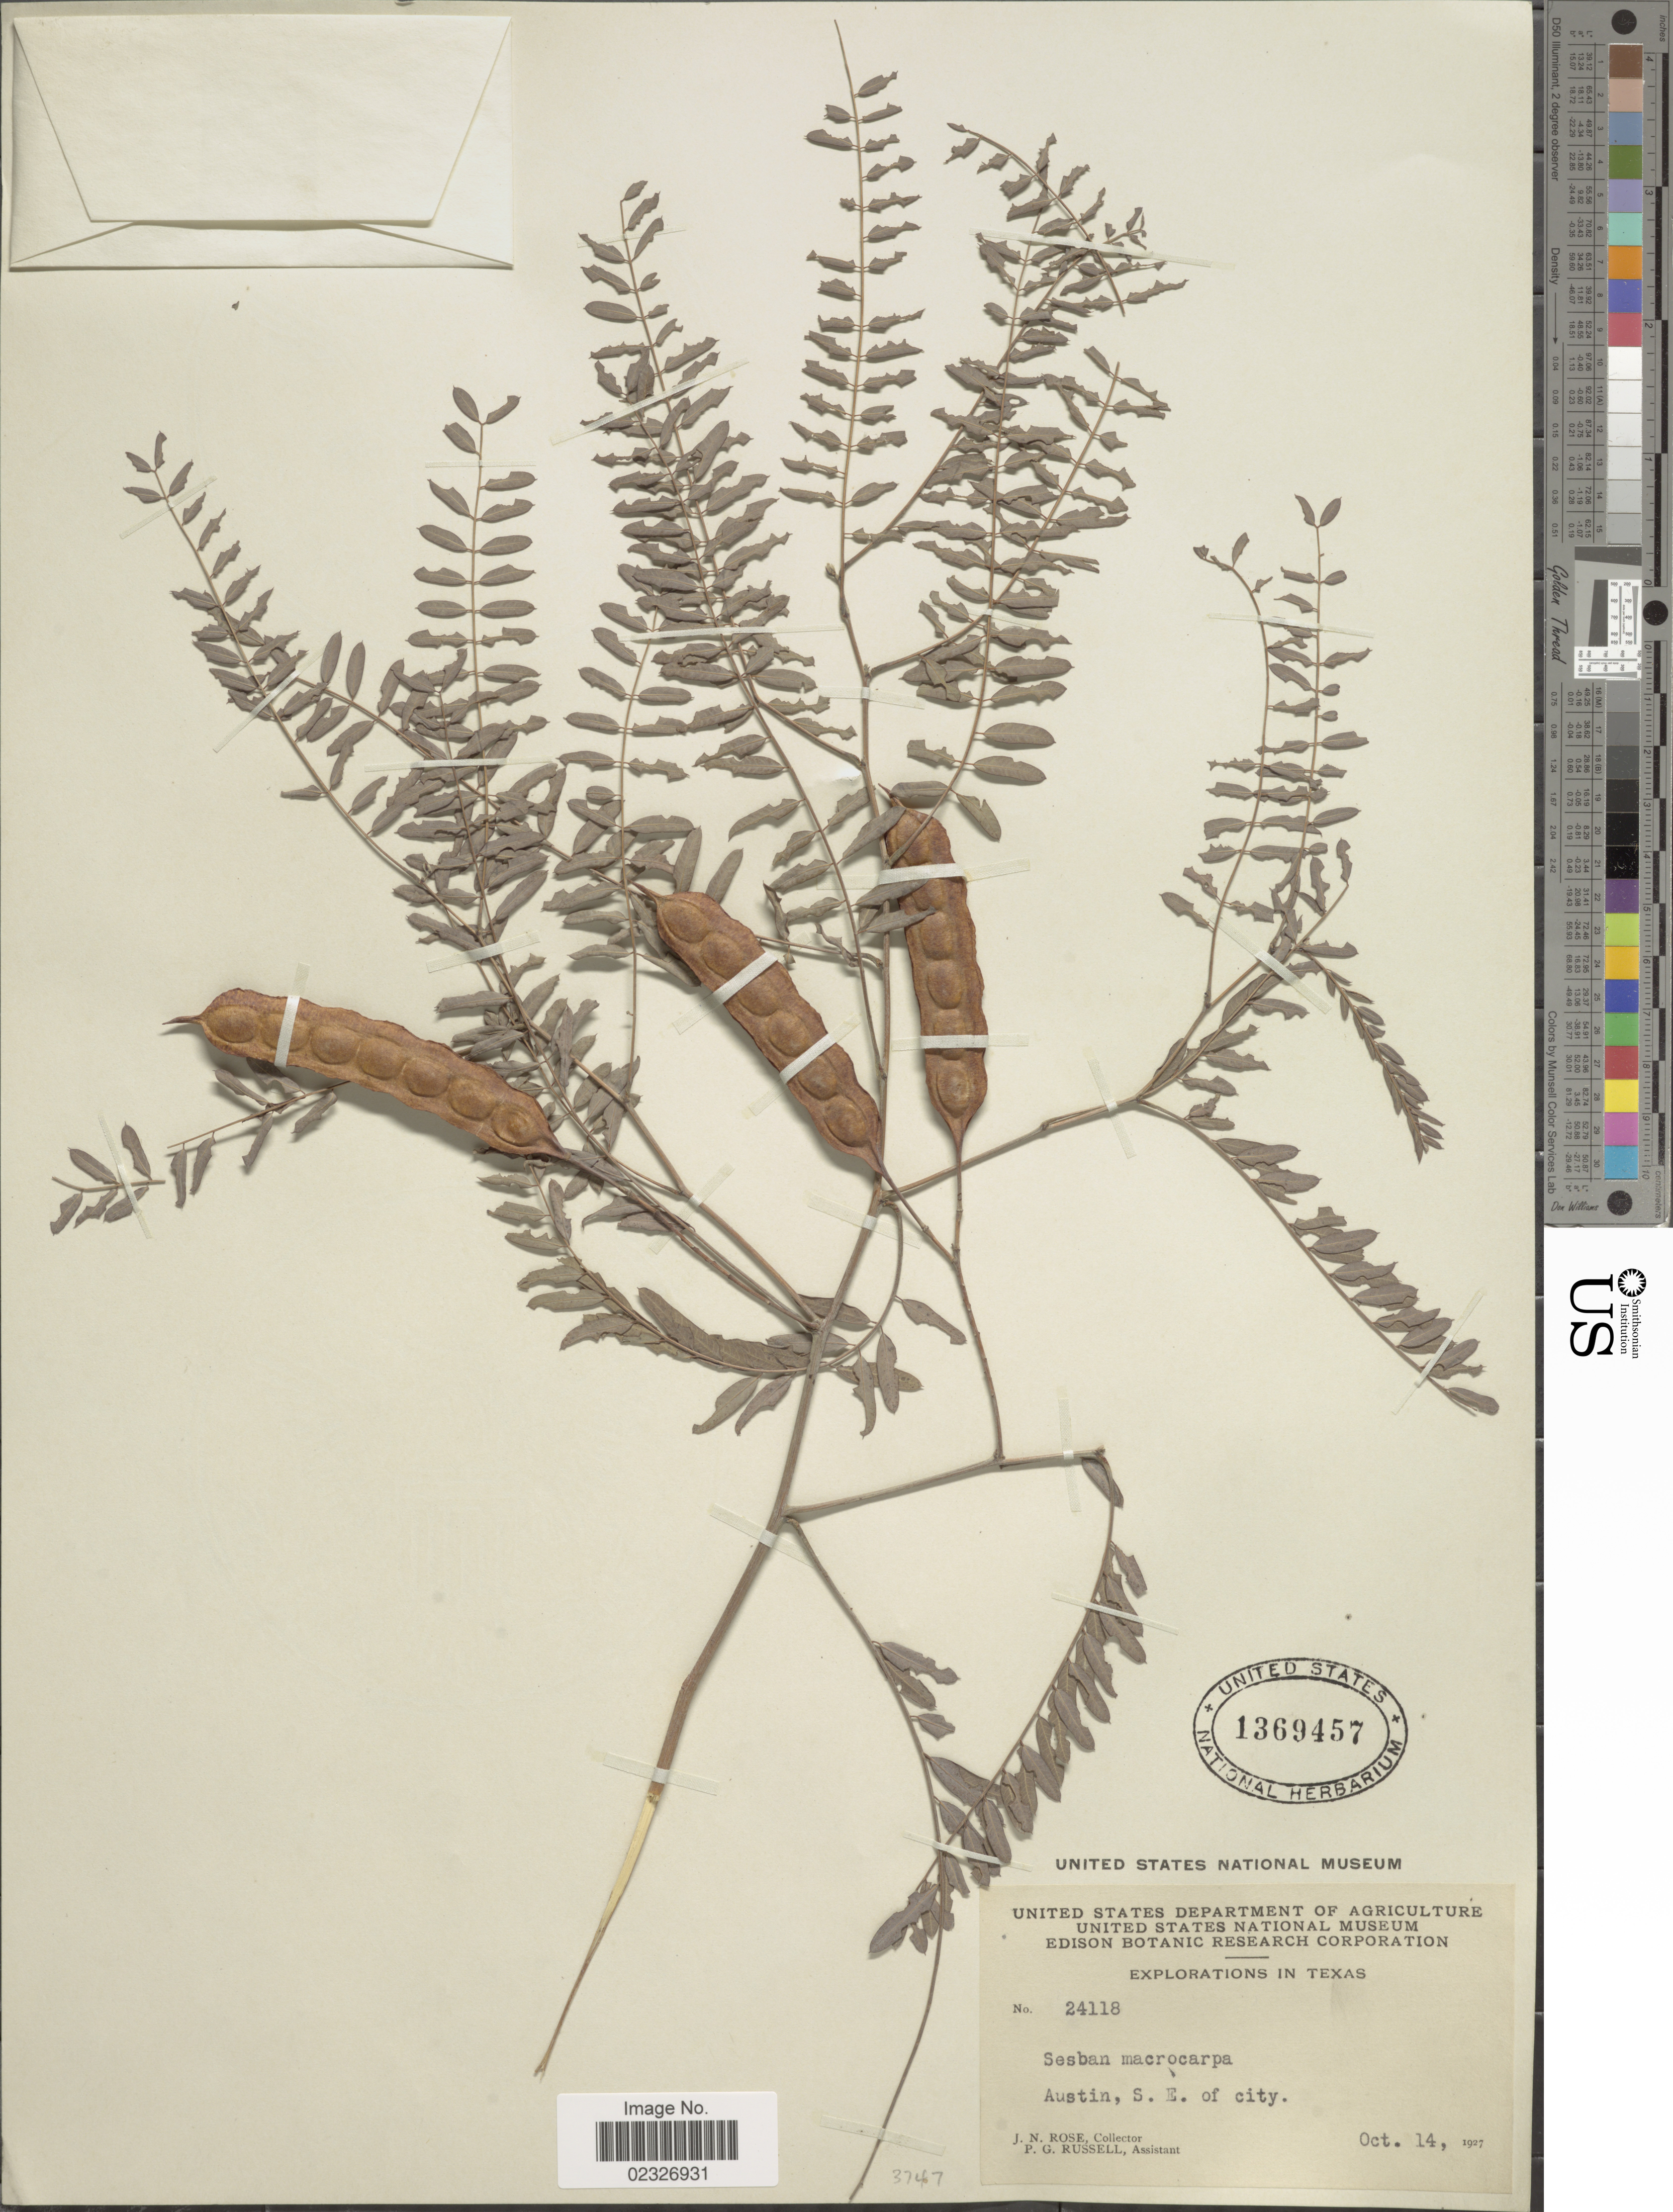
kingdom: Plantae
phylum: Tracheophyta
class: Magnoliopsida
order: Fabales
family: Fabaceae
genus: Sesbania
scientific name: Sesbania drummondii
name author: (Rydb.) Cory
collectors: J. N. Rose & P. G. Russell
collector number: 24118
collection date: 1927-10-14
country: United States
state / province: Texas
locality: Sesban Macrocarpa [unsure placement], Austin, S.E. of city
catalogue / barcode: US 1369457